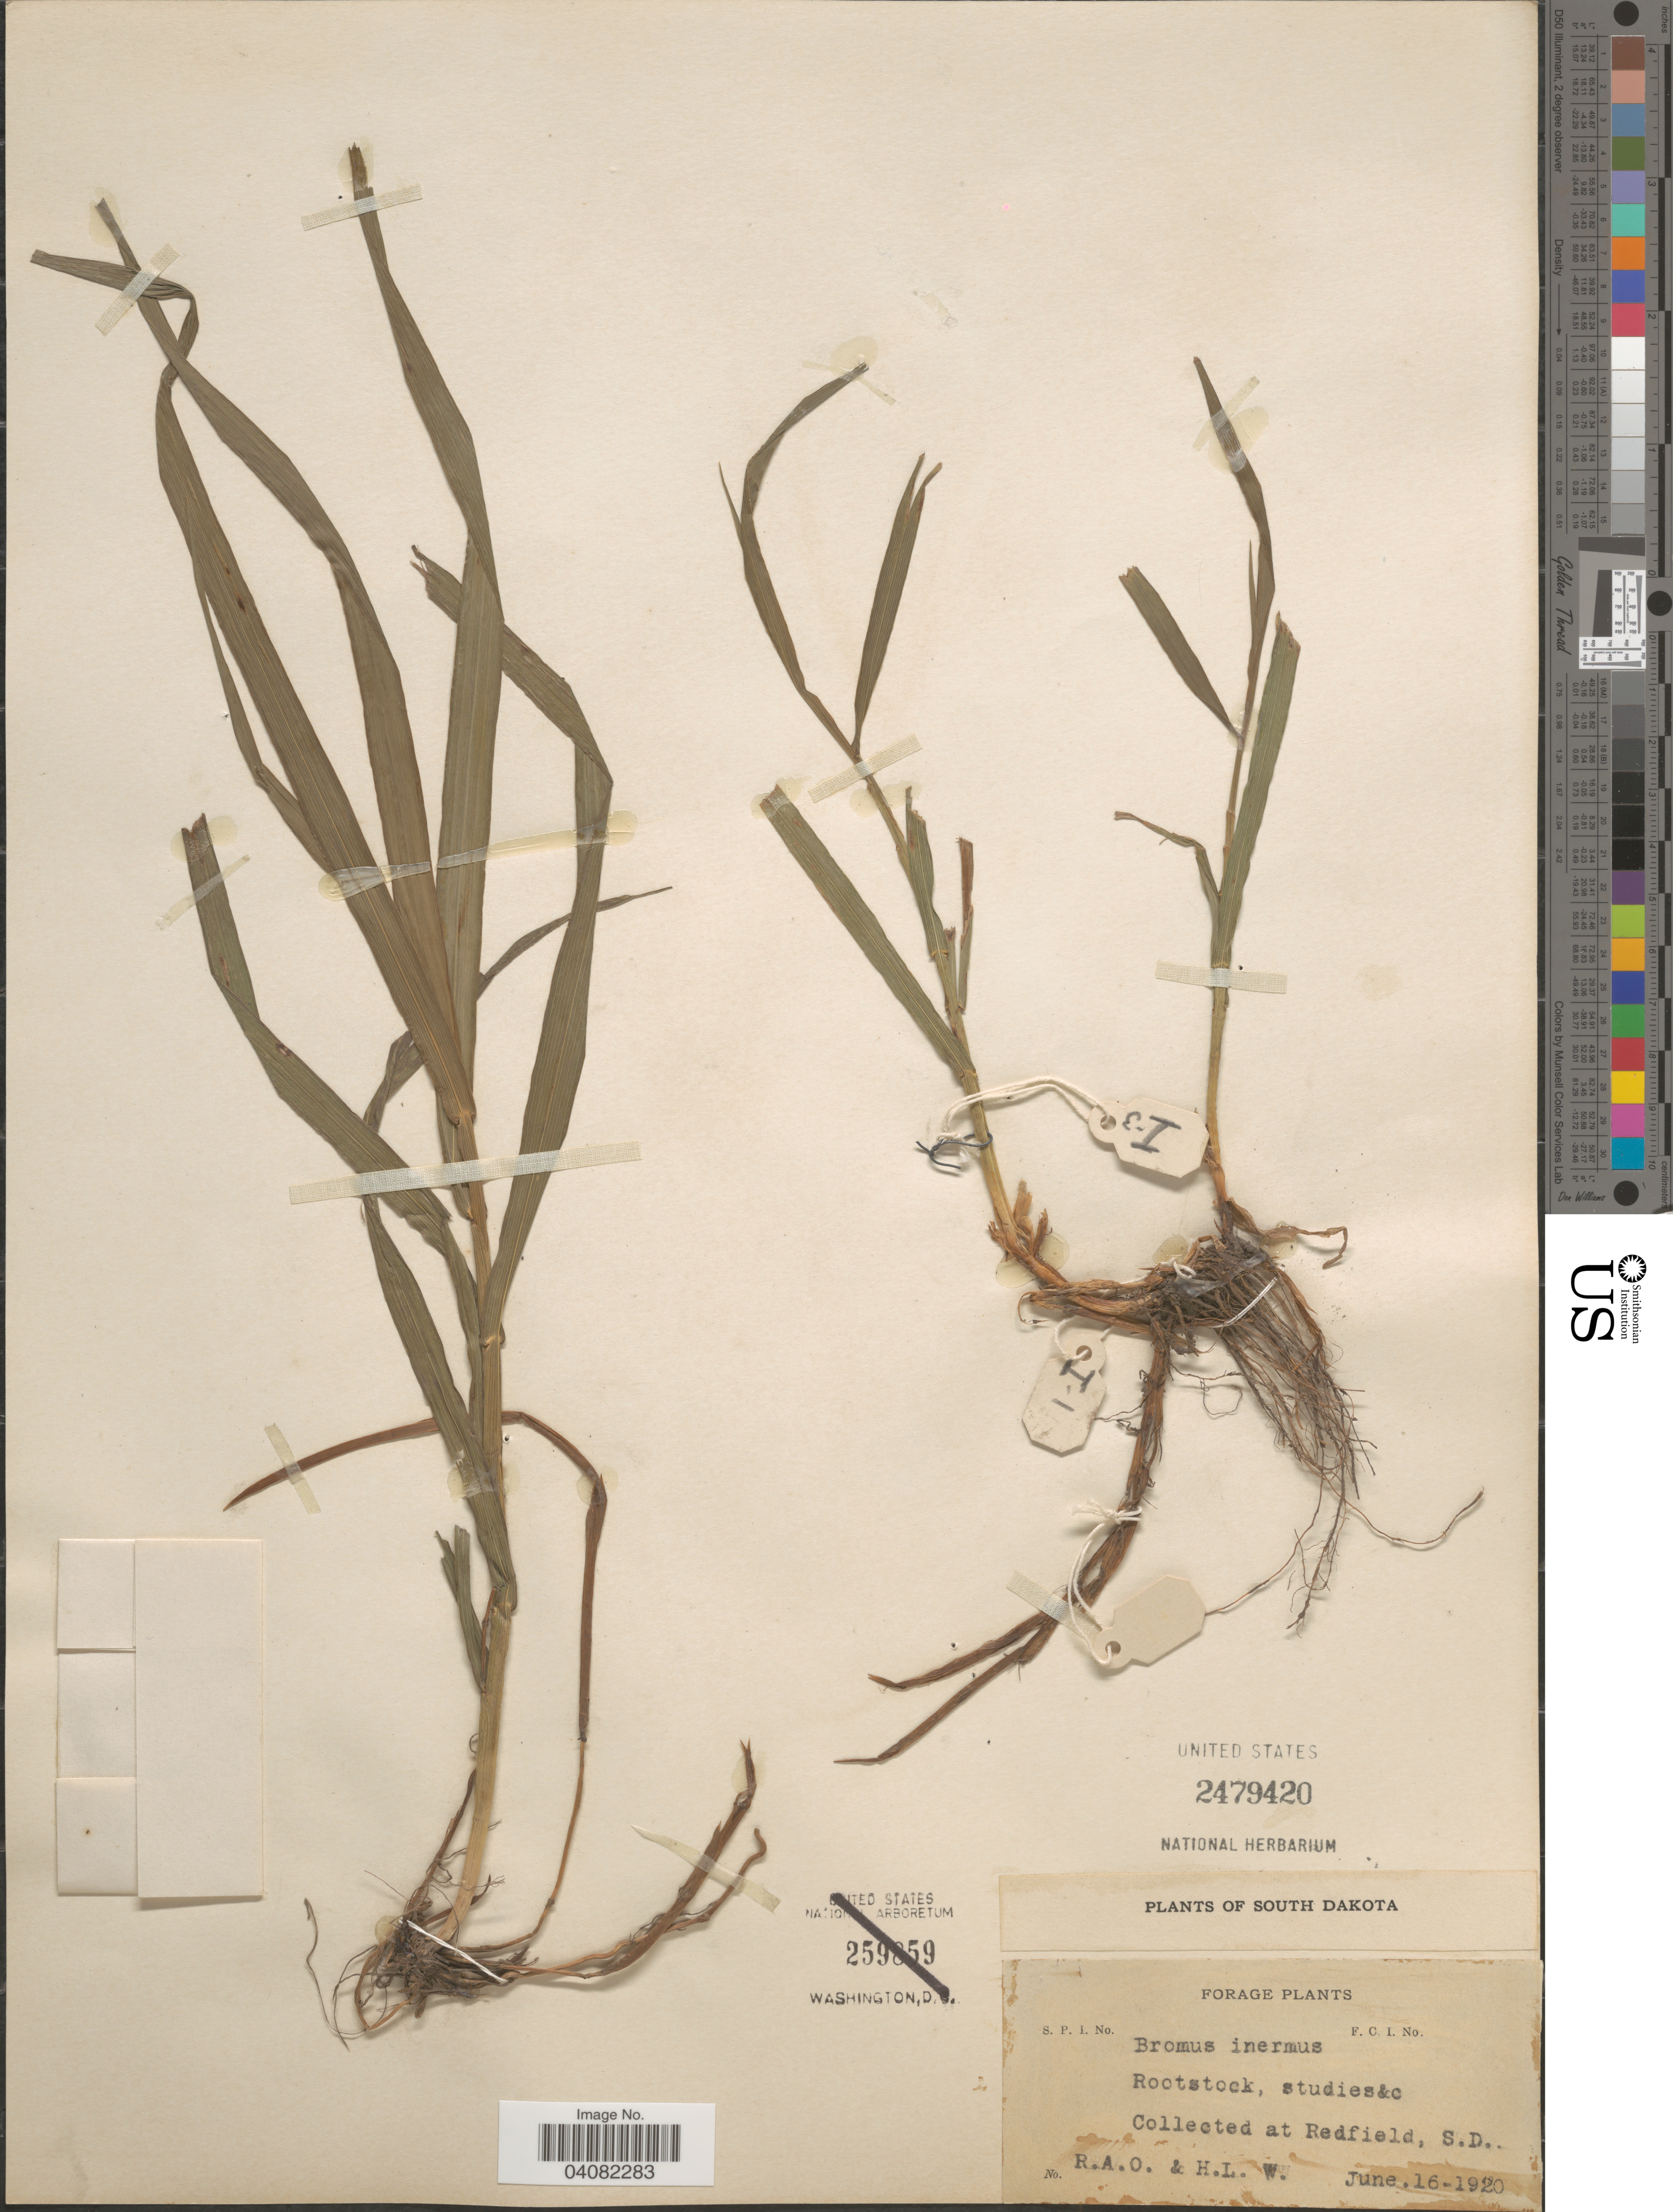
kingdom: Plantae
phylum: Tracheophyta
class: Liliopsida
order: Poales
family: Poaceae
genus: Bromus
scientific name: Bromus inermis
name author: Leyss.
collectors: R. A. O. & H. L. W.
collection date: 1920-06-16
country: United States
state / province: South Dakota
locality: Redfield.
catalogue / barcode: US 2479420